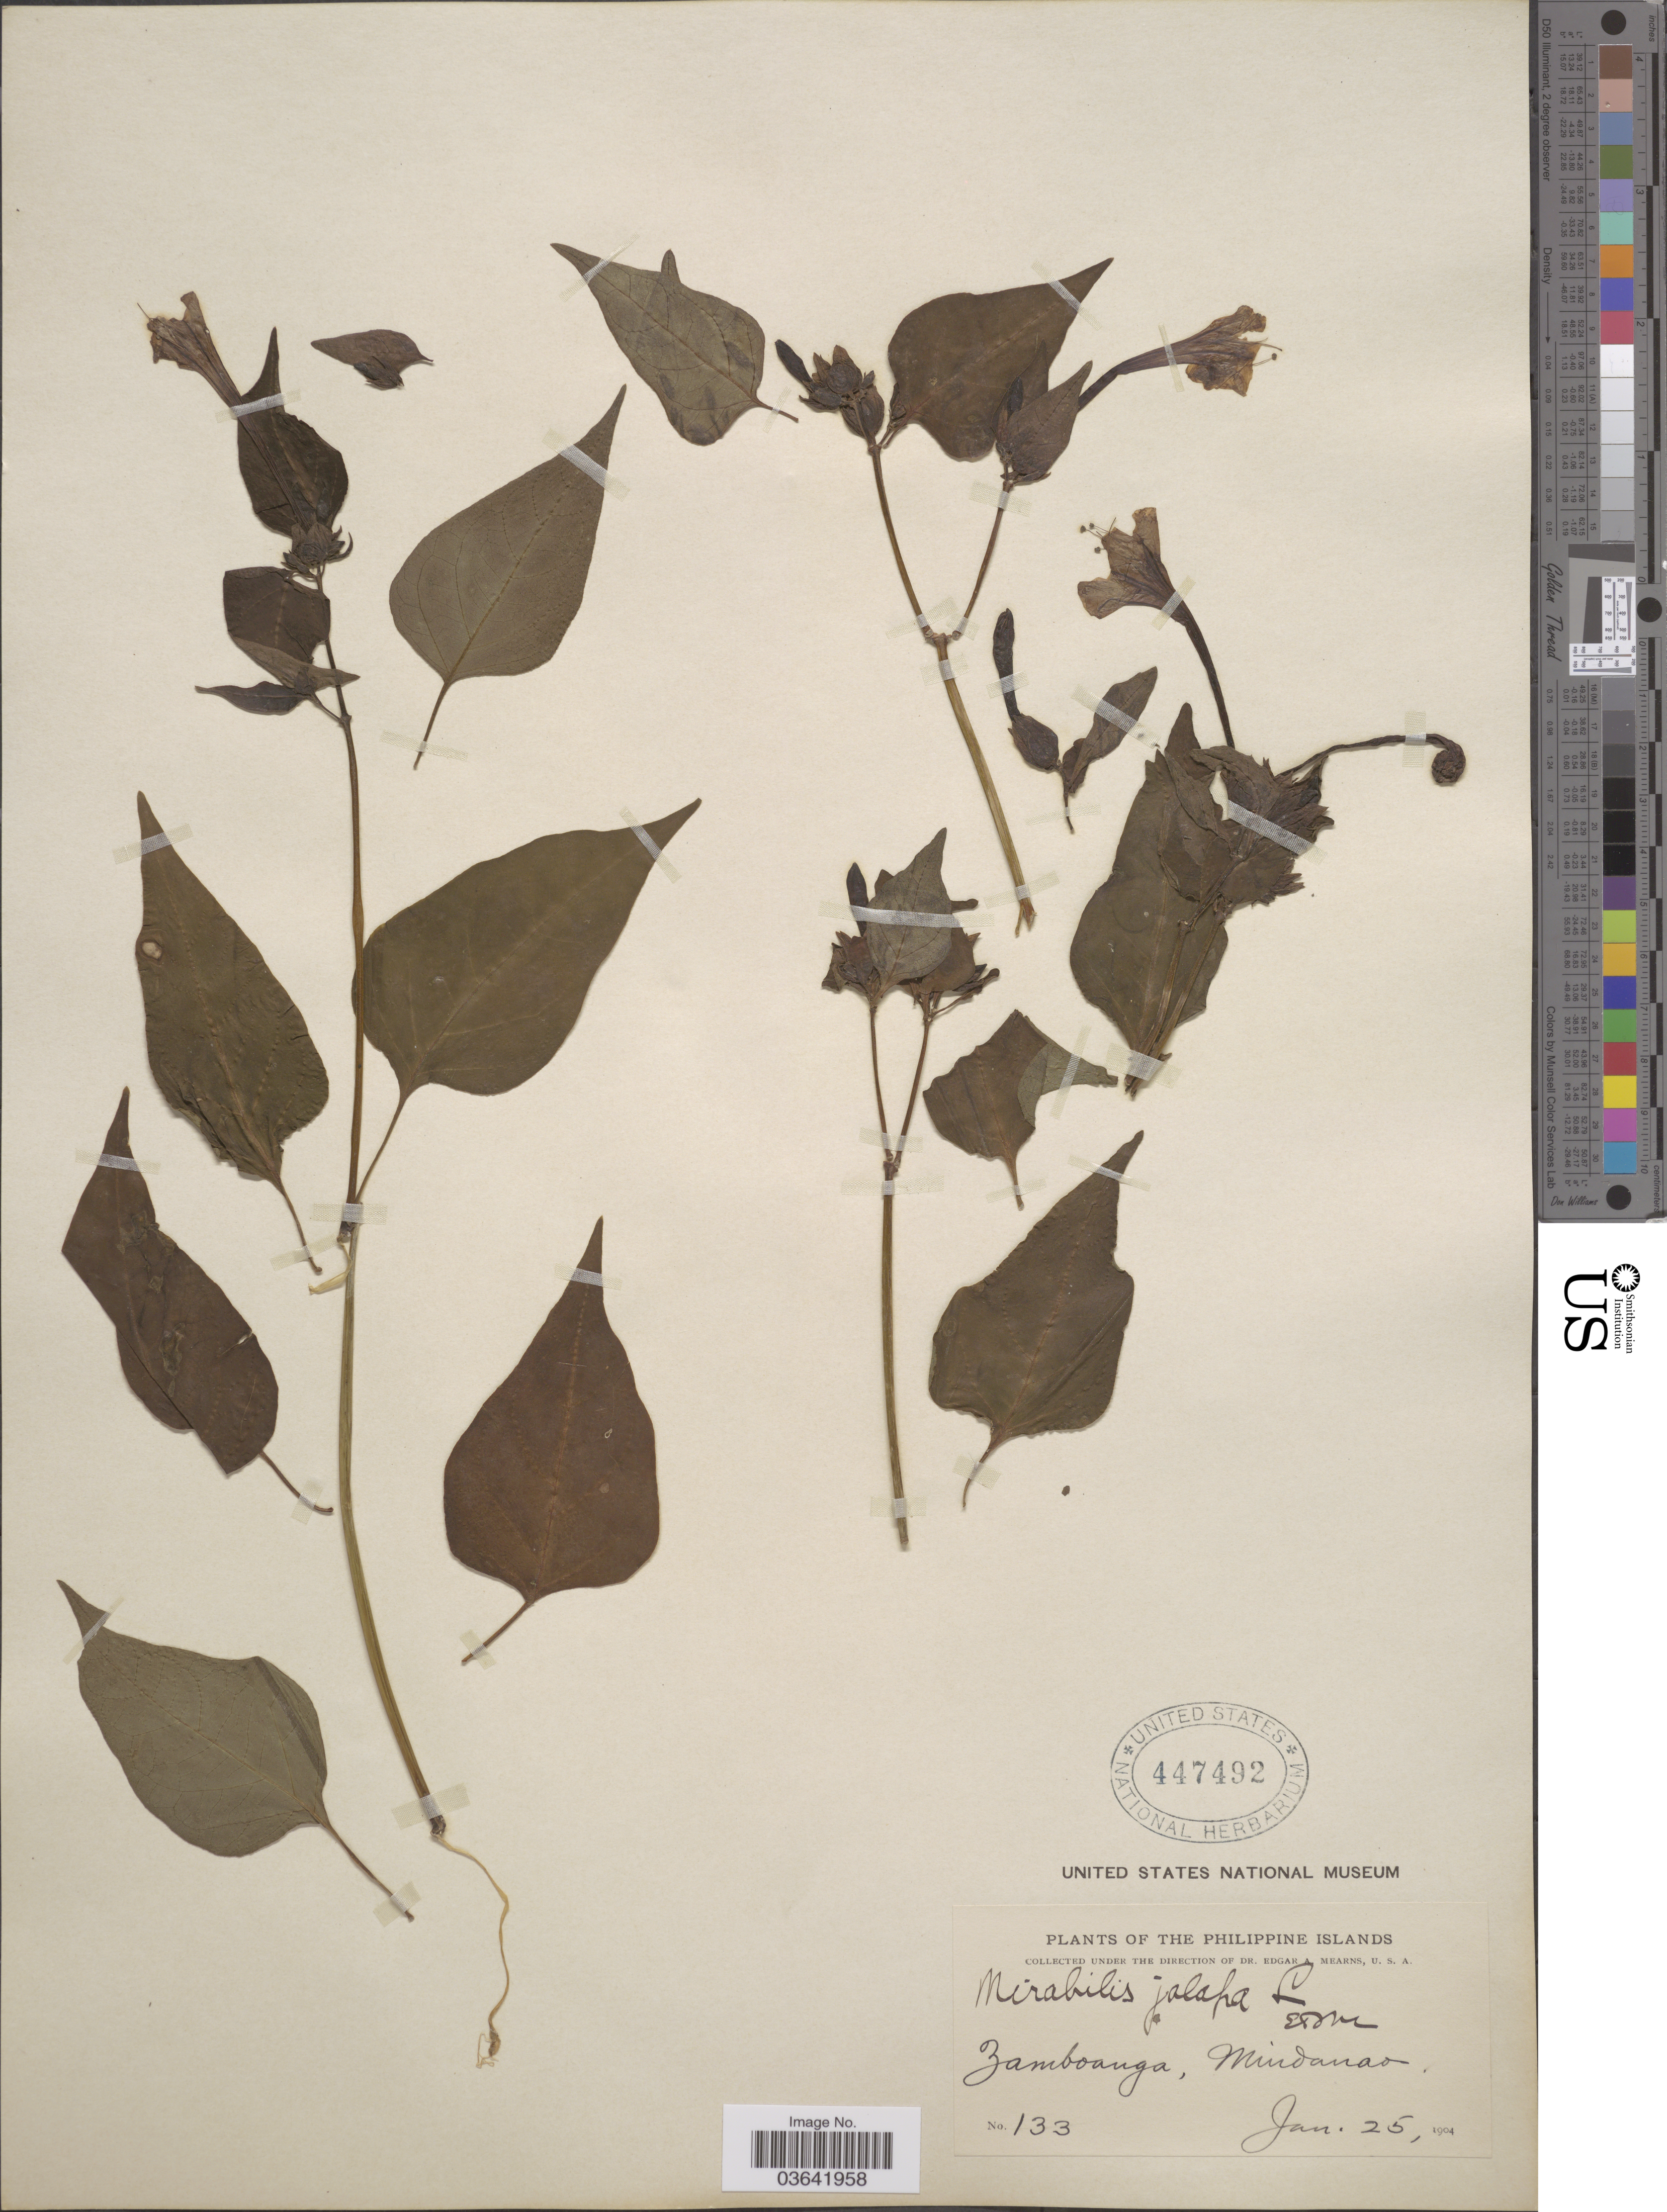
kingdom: Plantae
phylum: Tracheophyta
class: Magnoliopsida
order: Caryophyllales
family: Nyctaginaceae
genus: Mirabilis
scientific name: Mirabilis jalapa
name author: L.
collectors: E. A. Mearns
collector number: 133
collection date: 1904-01-25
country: Philippines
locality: Zamboanga; Mindanao.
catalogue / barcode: US 447492